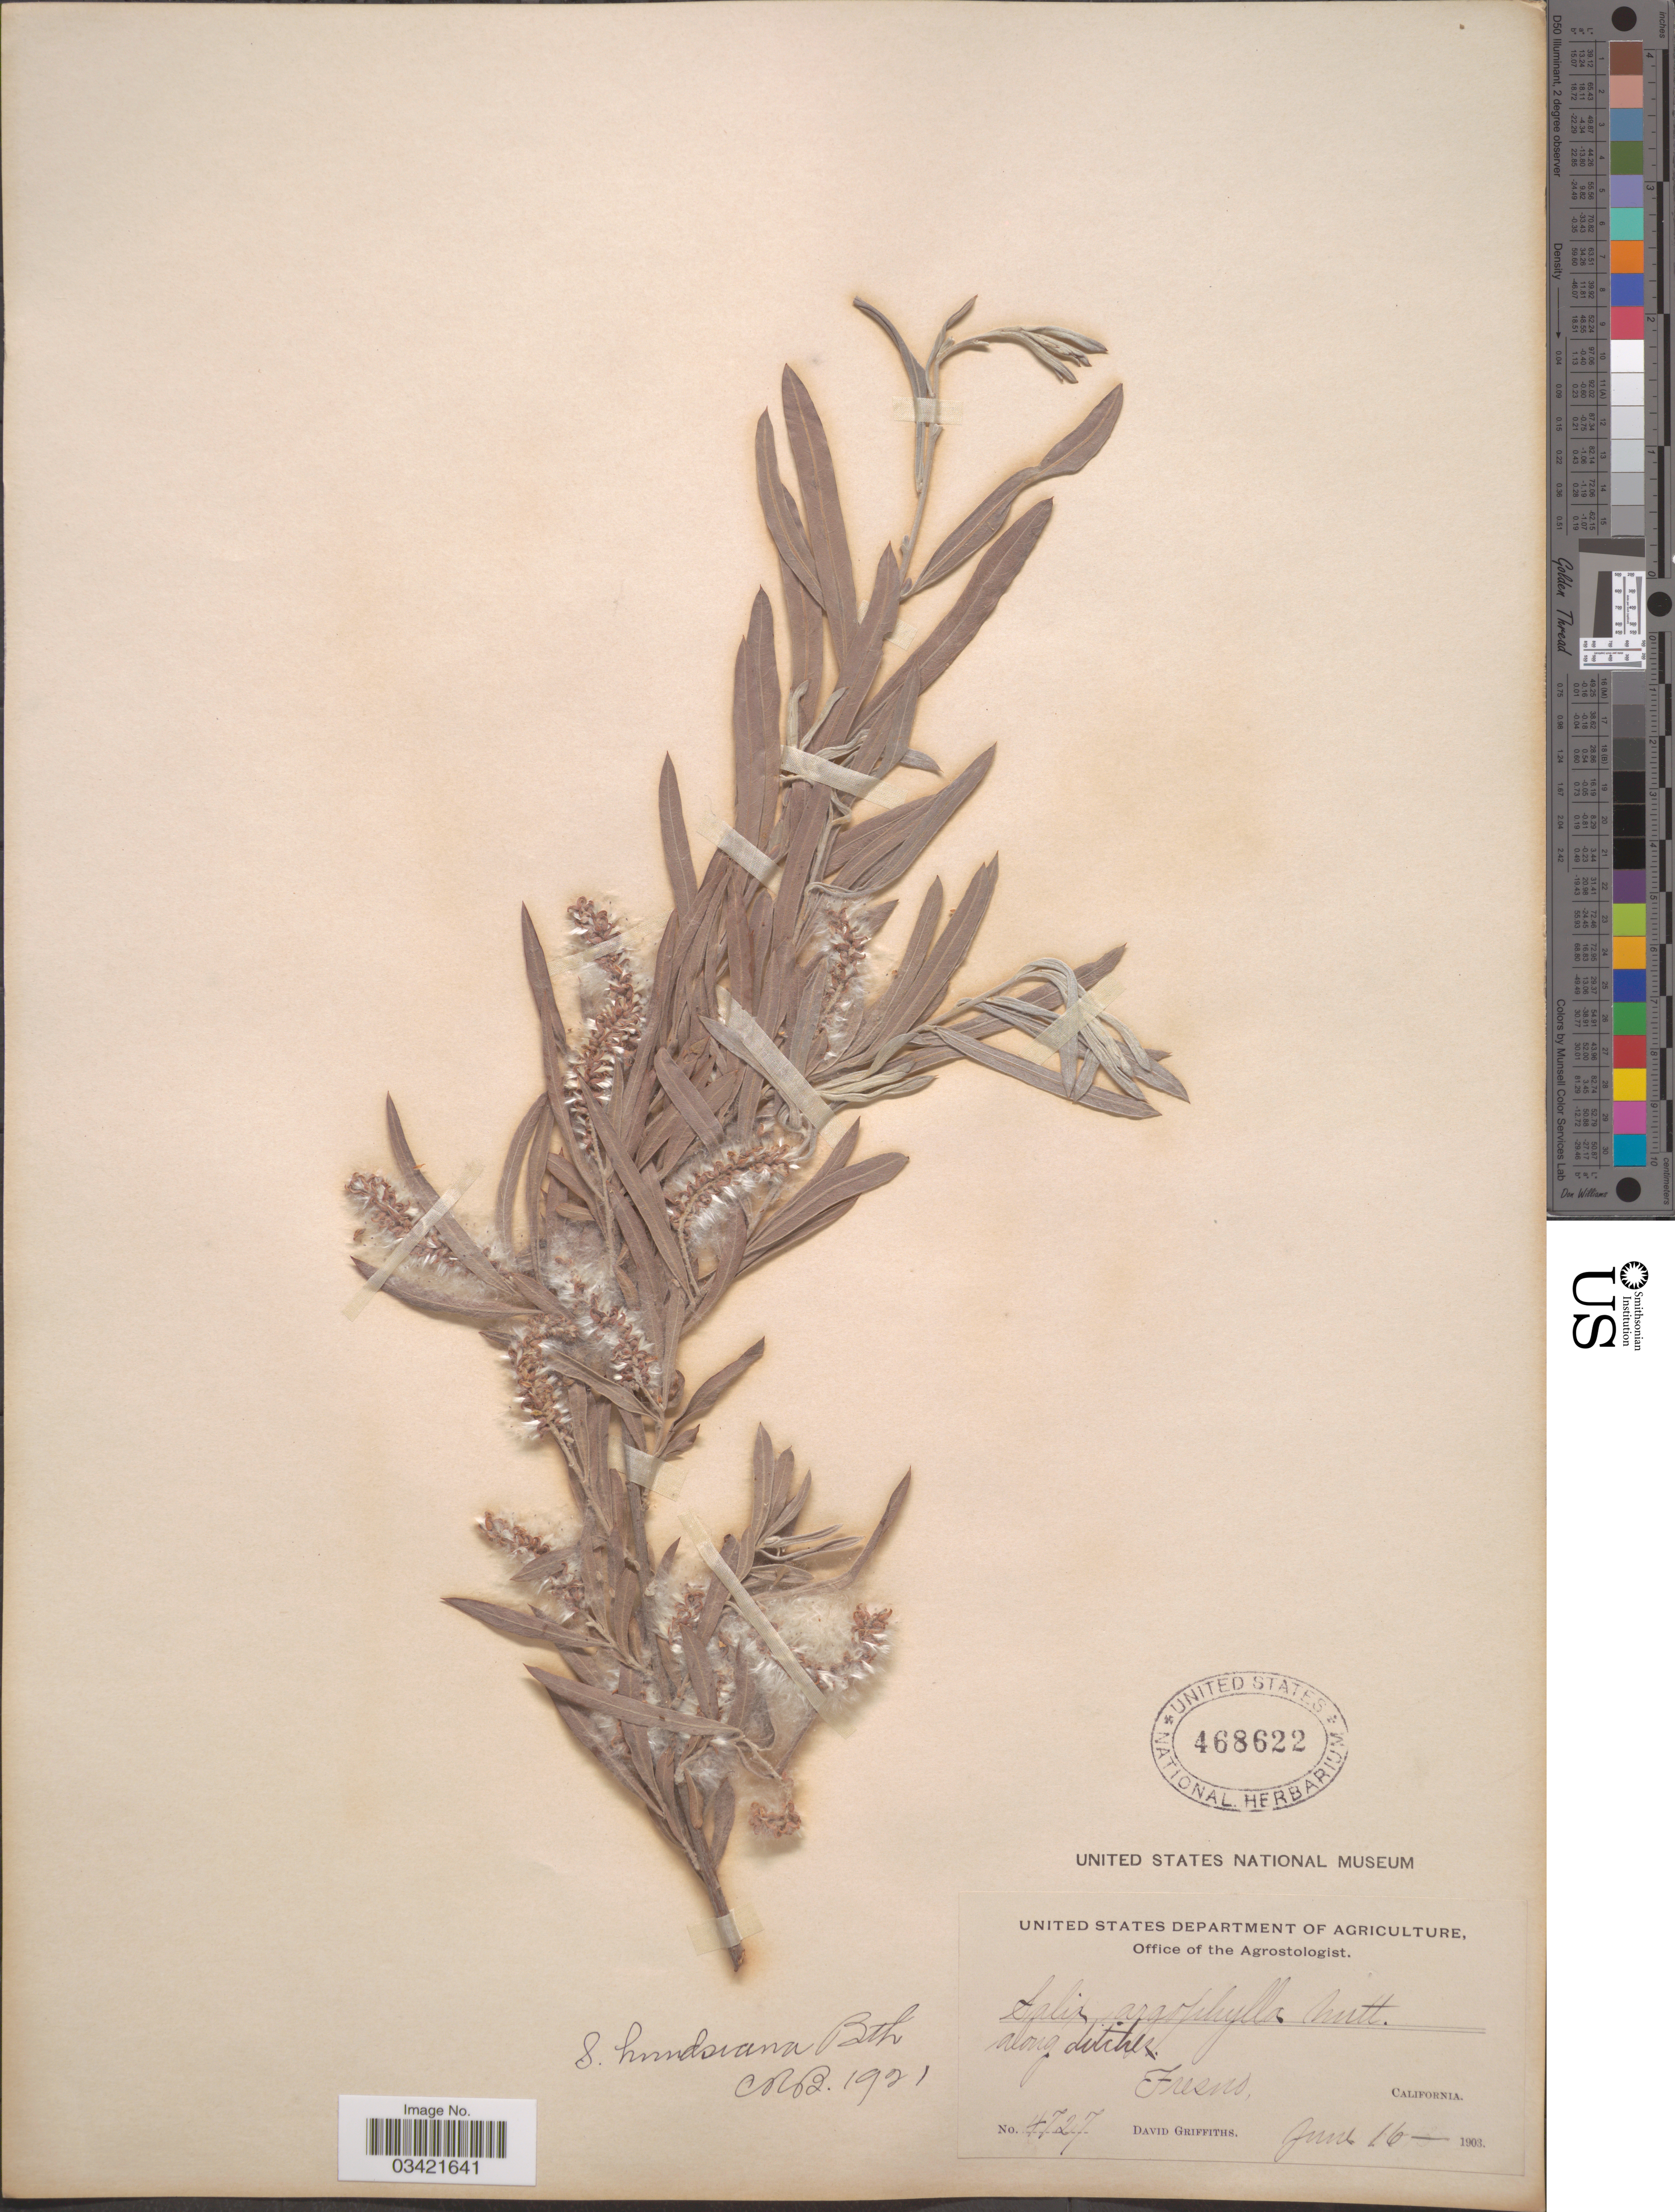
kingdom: Plantae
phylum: Tracheophyta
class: Magnoliopsida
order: Malpighiales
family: Salicaceae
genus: Salix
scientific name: Salix hindsiana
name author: Benth.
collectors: D. Griffiths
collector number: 4727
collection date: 1903-06-16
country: United States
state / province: California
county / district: Fresno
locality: Along ditches, Fresno.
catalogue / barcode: US 468622